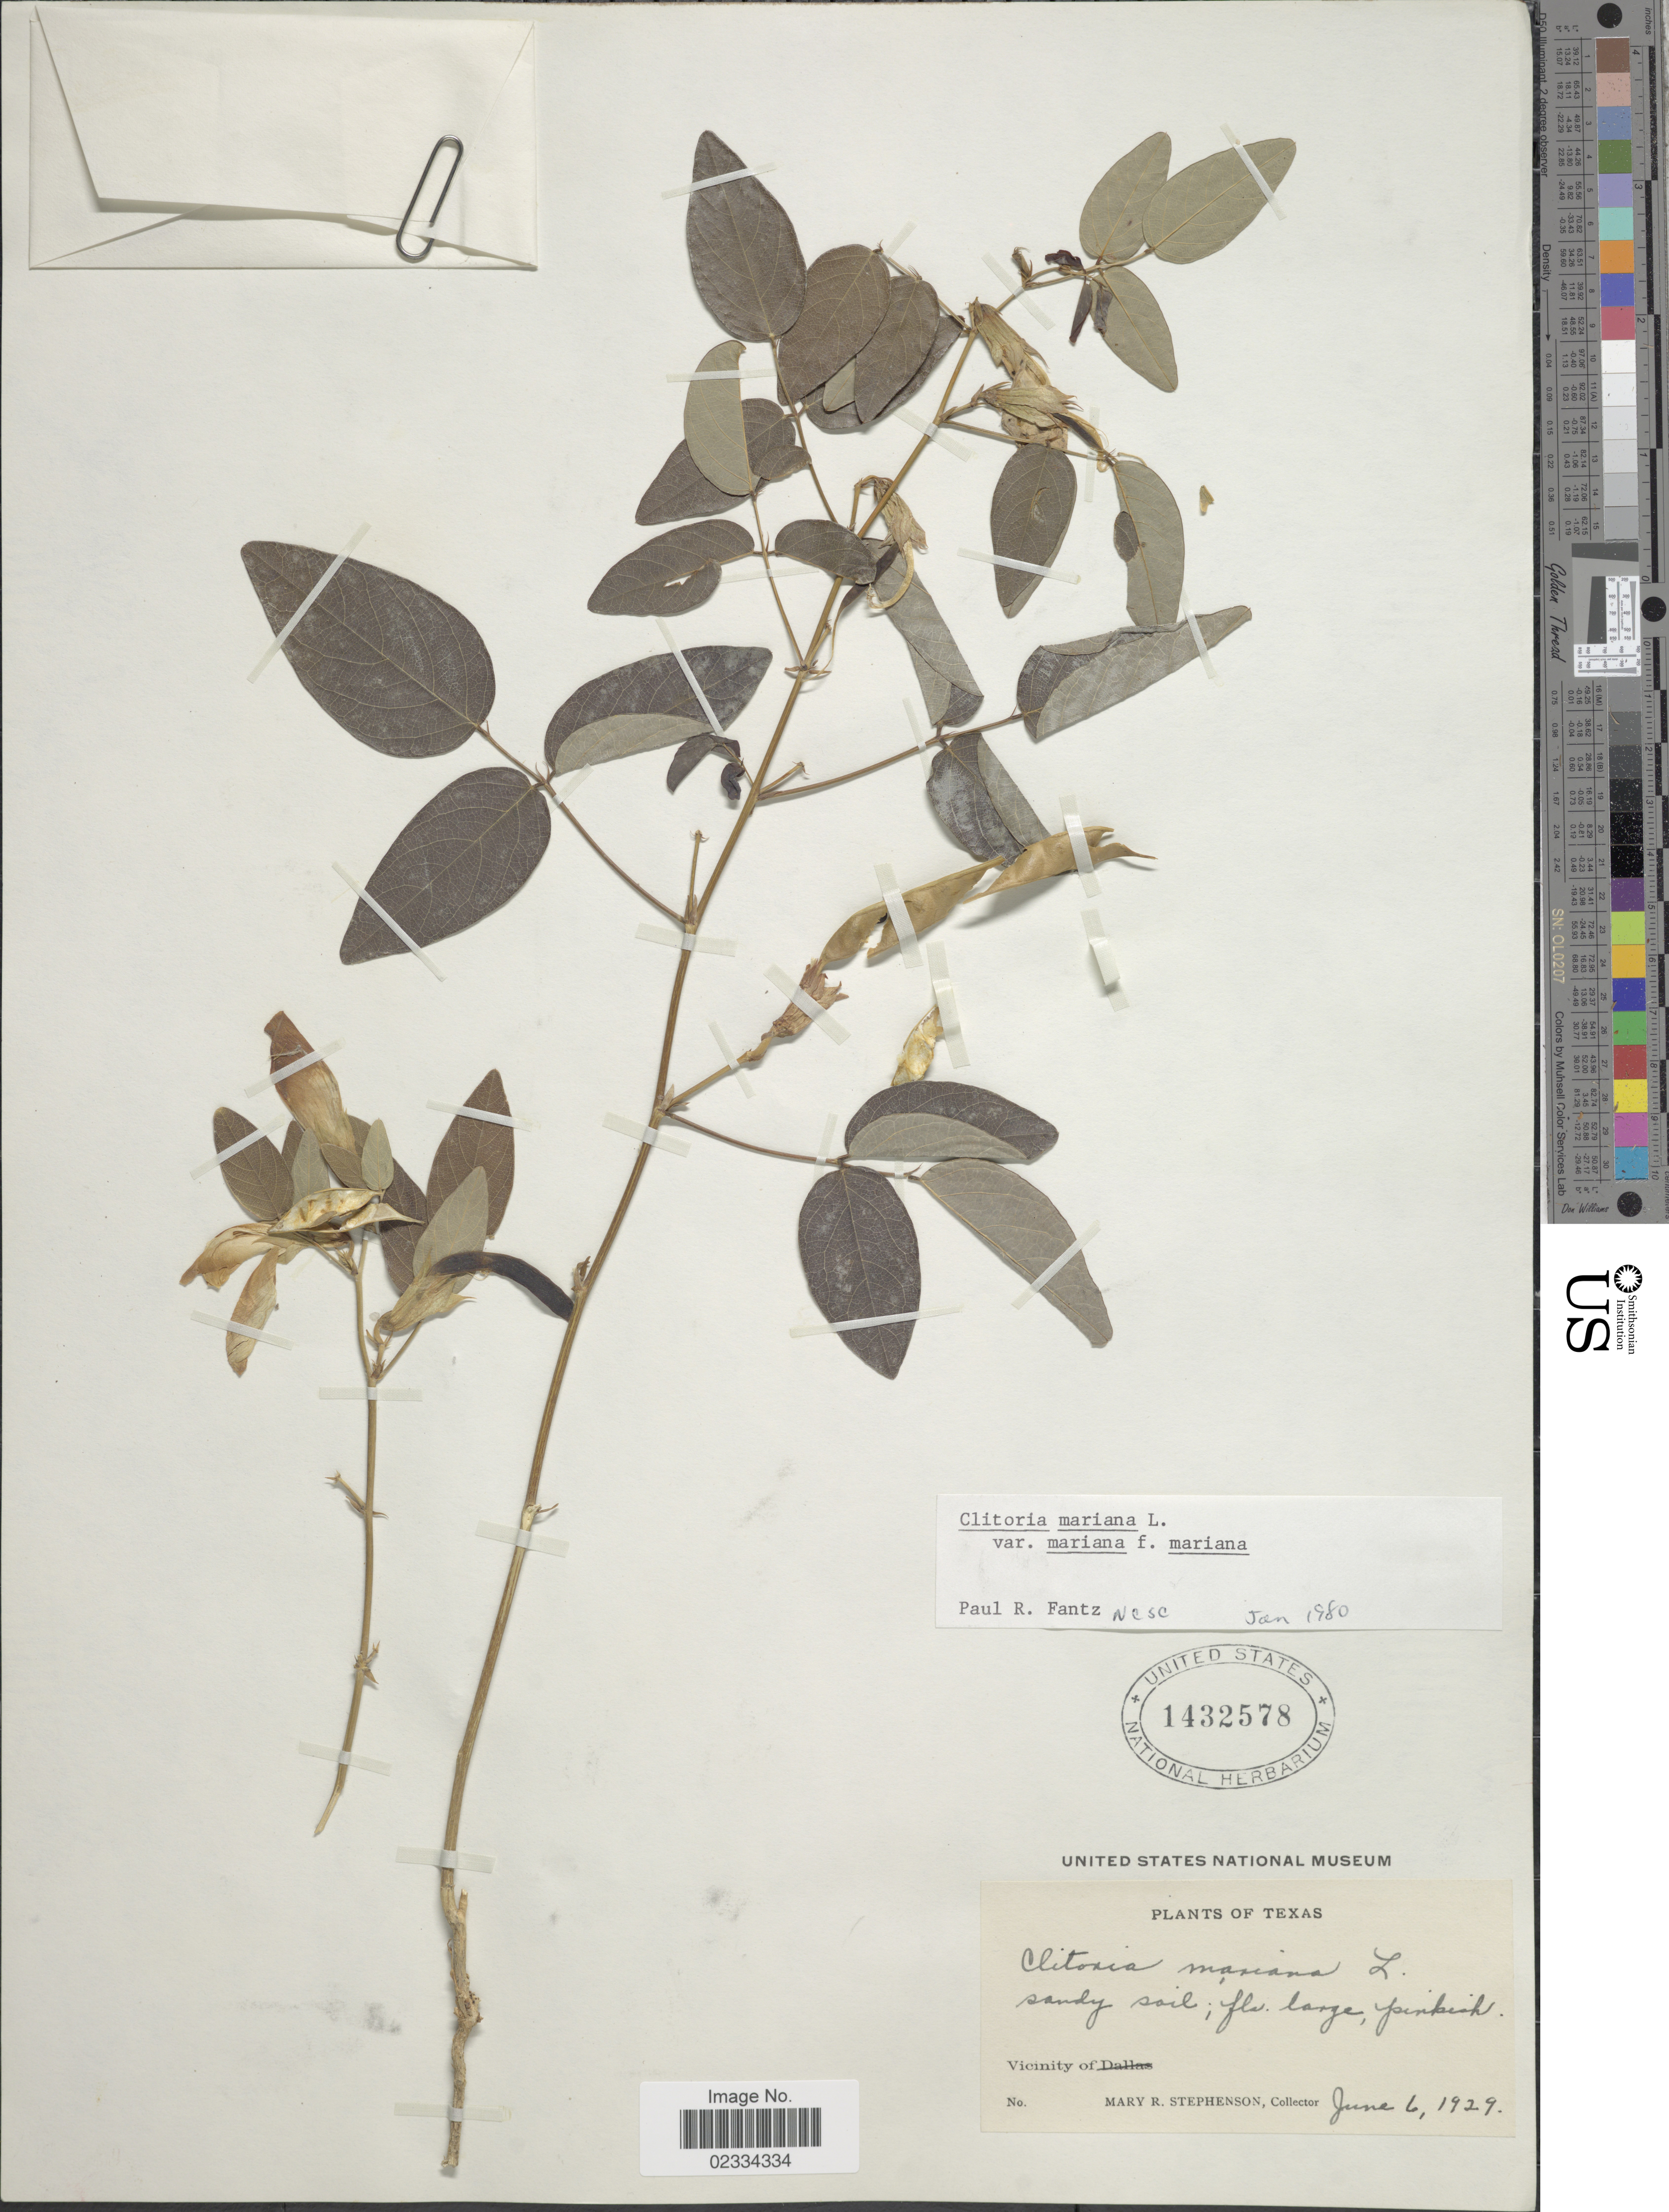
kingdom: Plantae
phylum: Tracheophyta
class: Magnoliopsida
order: Fabales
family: Fabaceae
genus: Clitoria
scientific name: Clitoria mariana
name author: L.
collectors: M. Stephenson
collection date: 1929-06-06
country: United States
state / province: Texas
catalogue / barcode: US 1432578